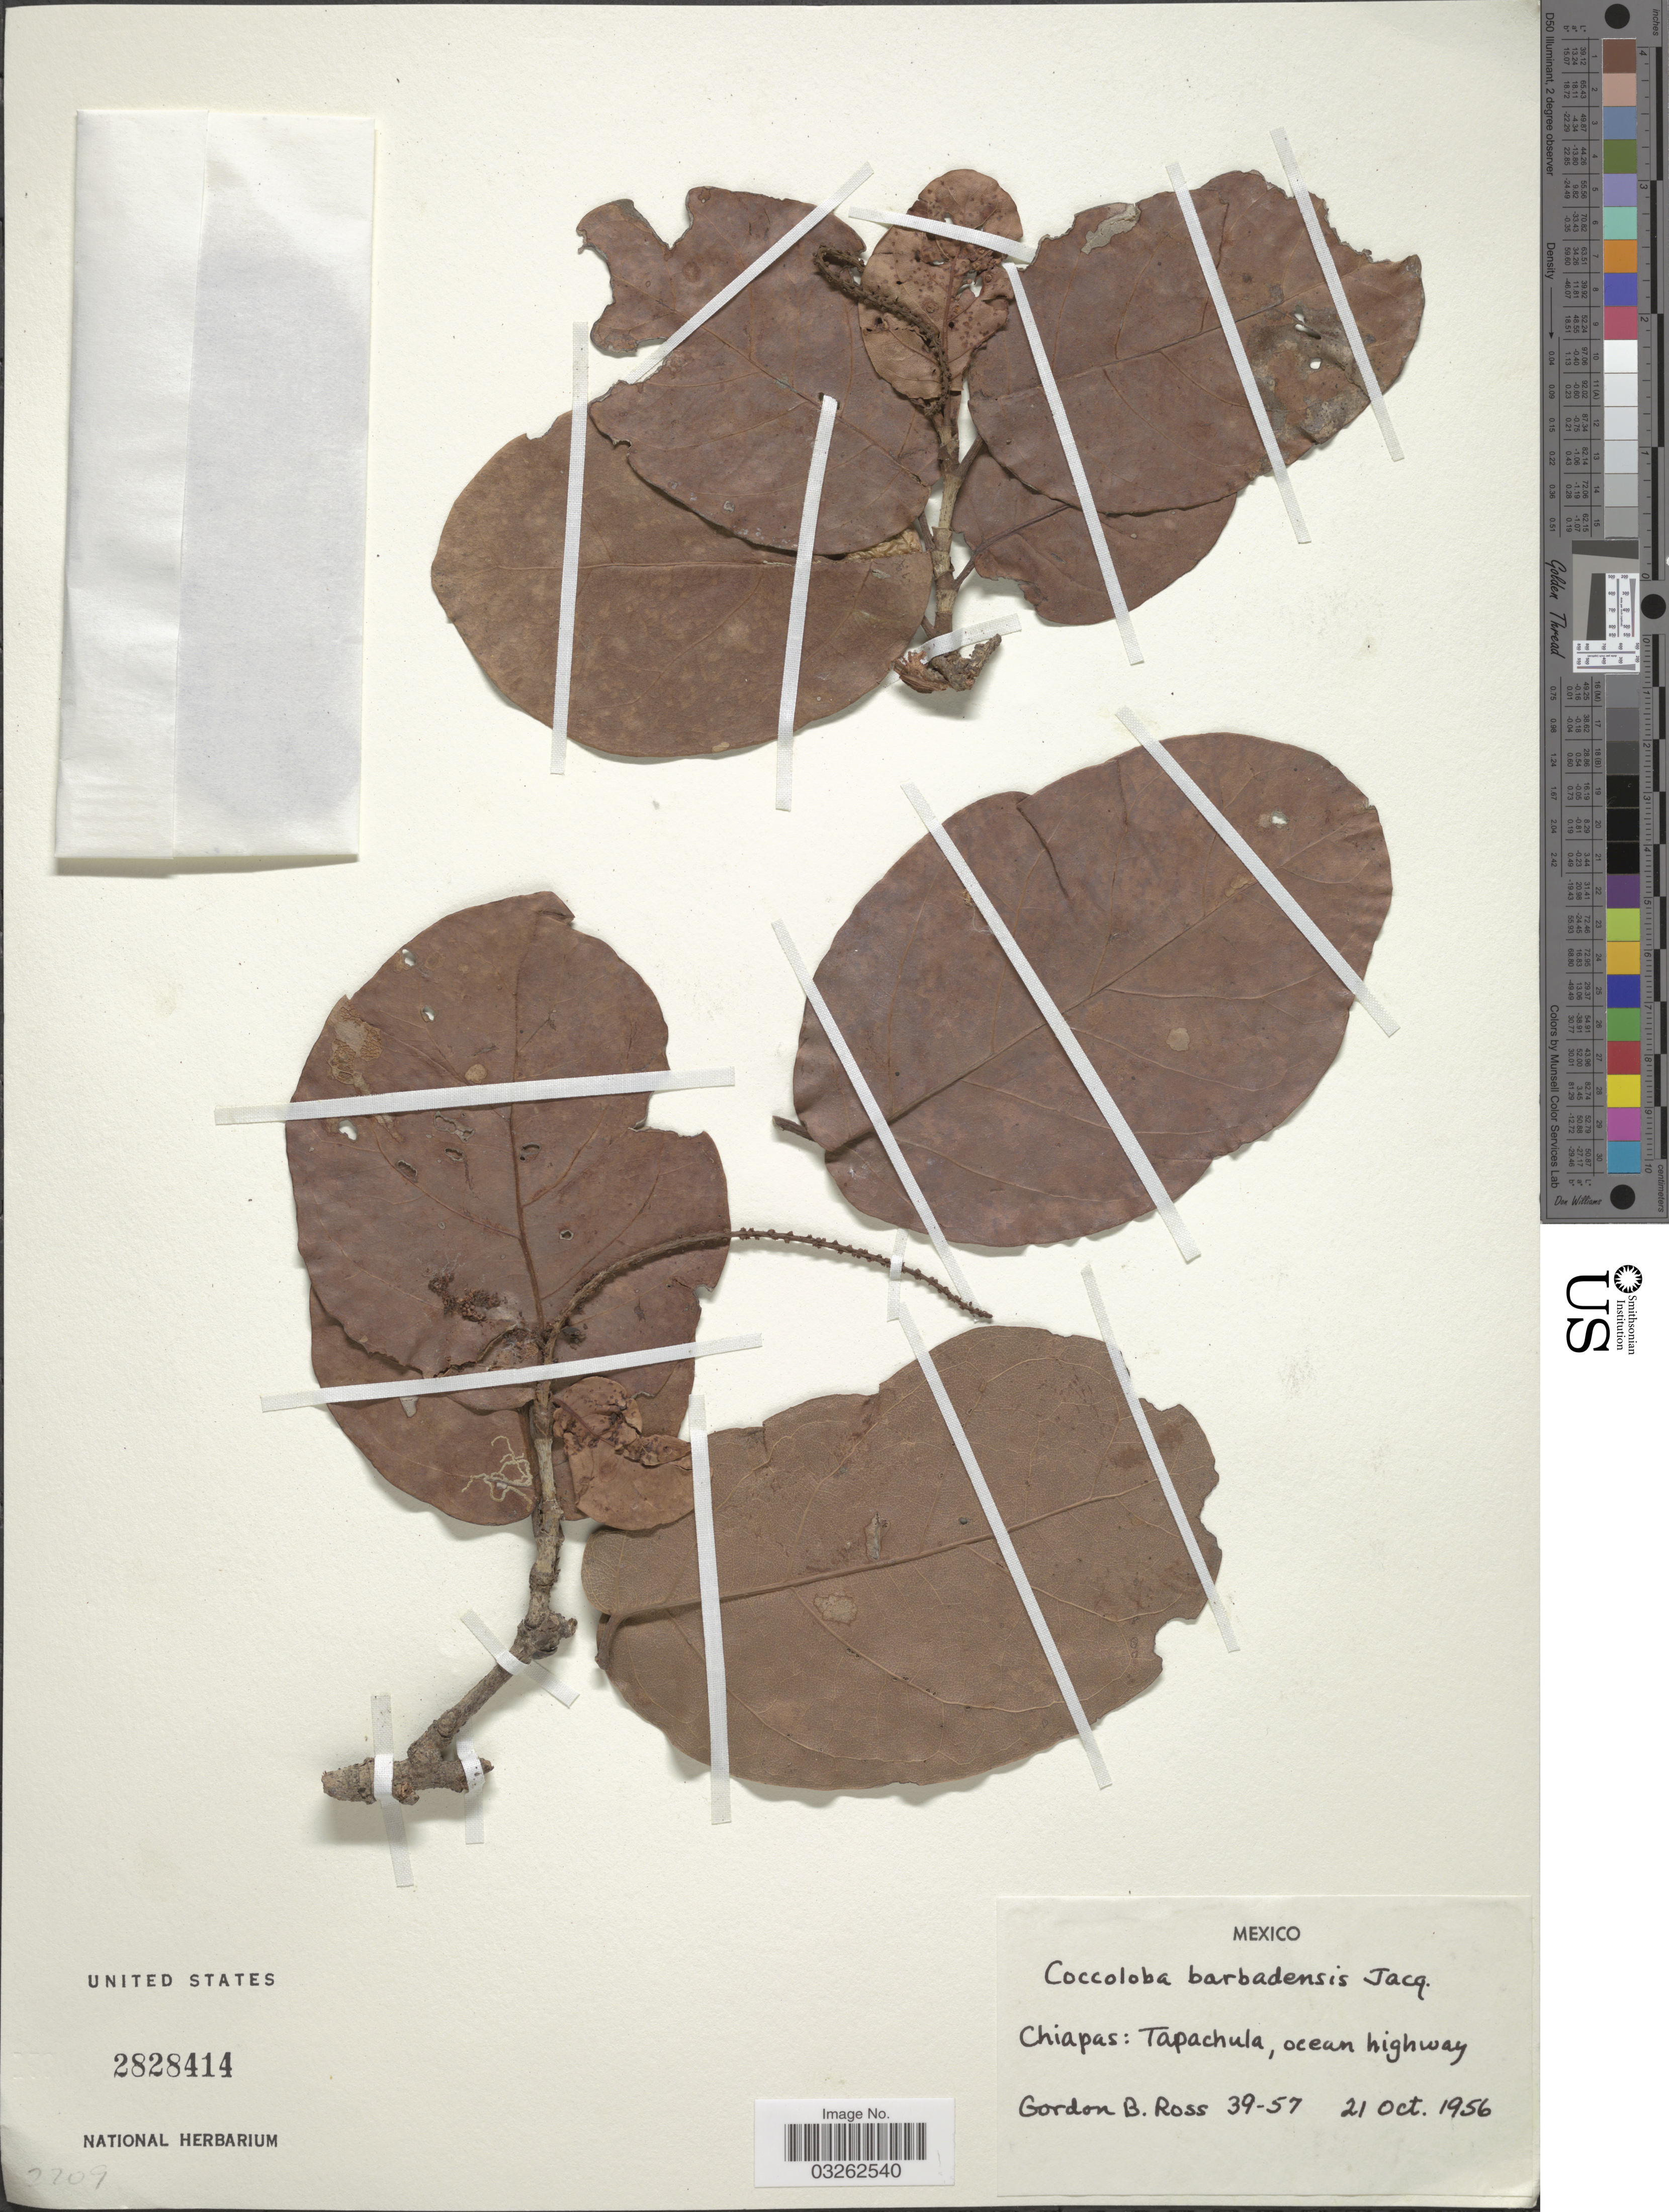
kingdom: Plantae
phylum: Tracheophyta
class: Magnoliopsida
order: Caryophyllales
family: Polygonaceae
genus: Coccoloba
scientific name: Coccoloba barbadensis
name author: Jacq.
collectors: G. B. Ross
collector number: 39-57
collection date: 1956-10-21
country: Mexico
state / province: Chiapas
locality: Tapachula, ocean highway.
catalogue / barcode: US 2828414